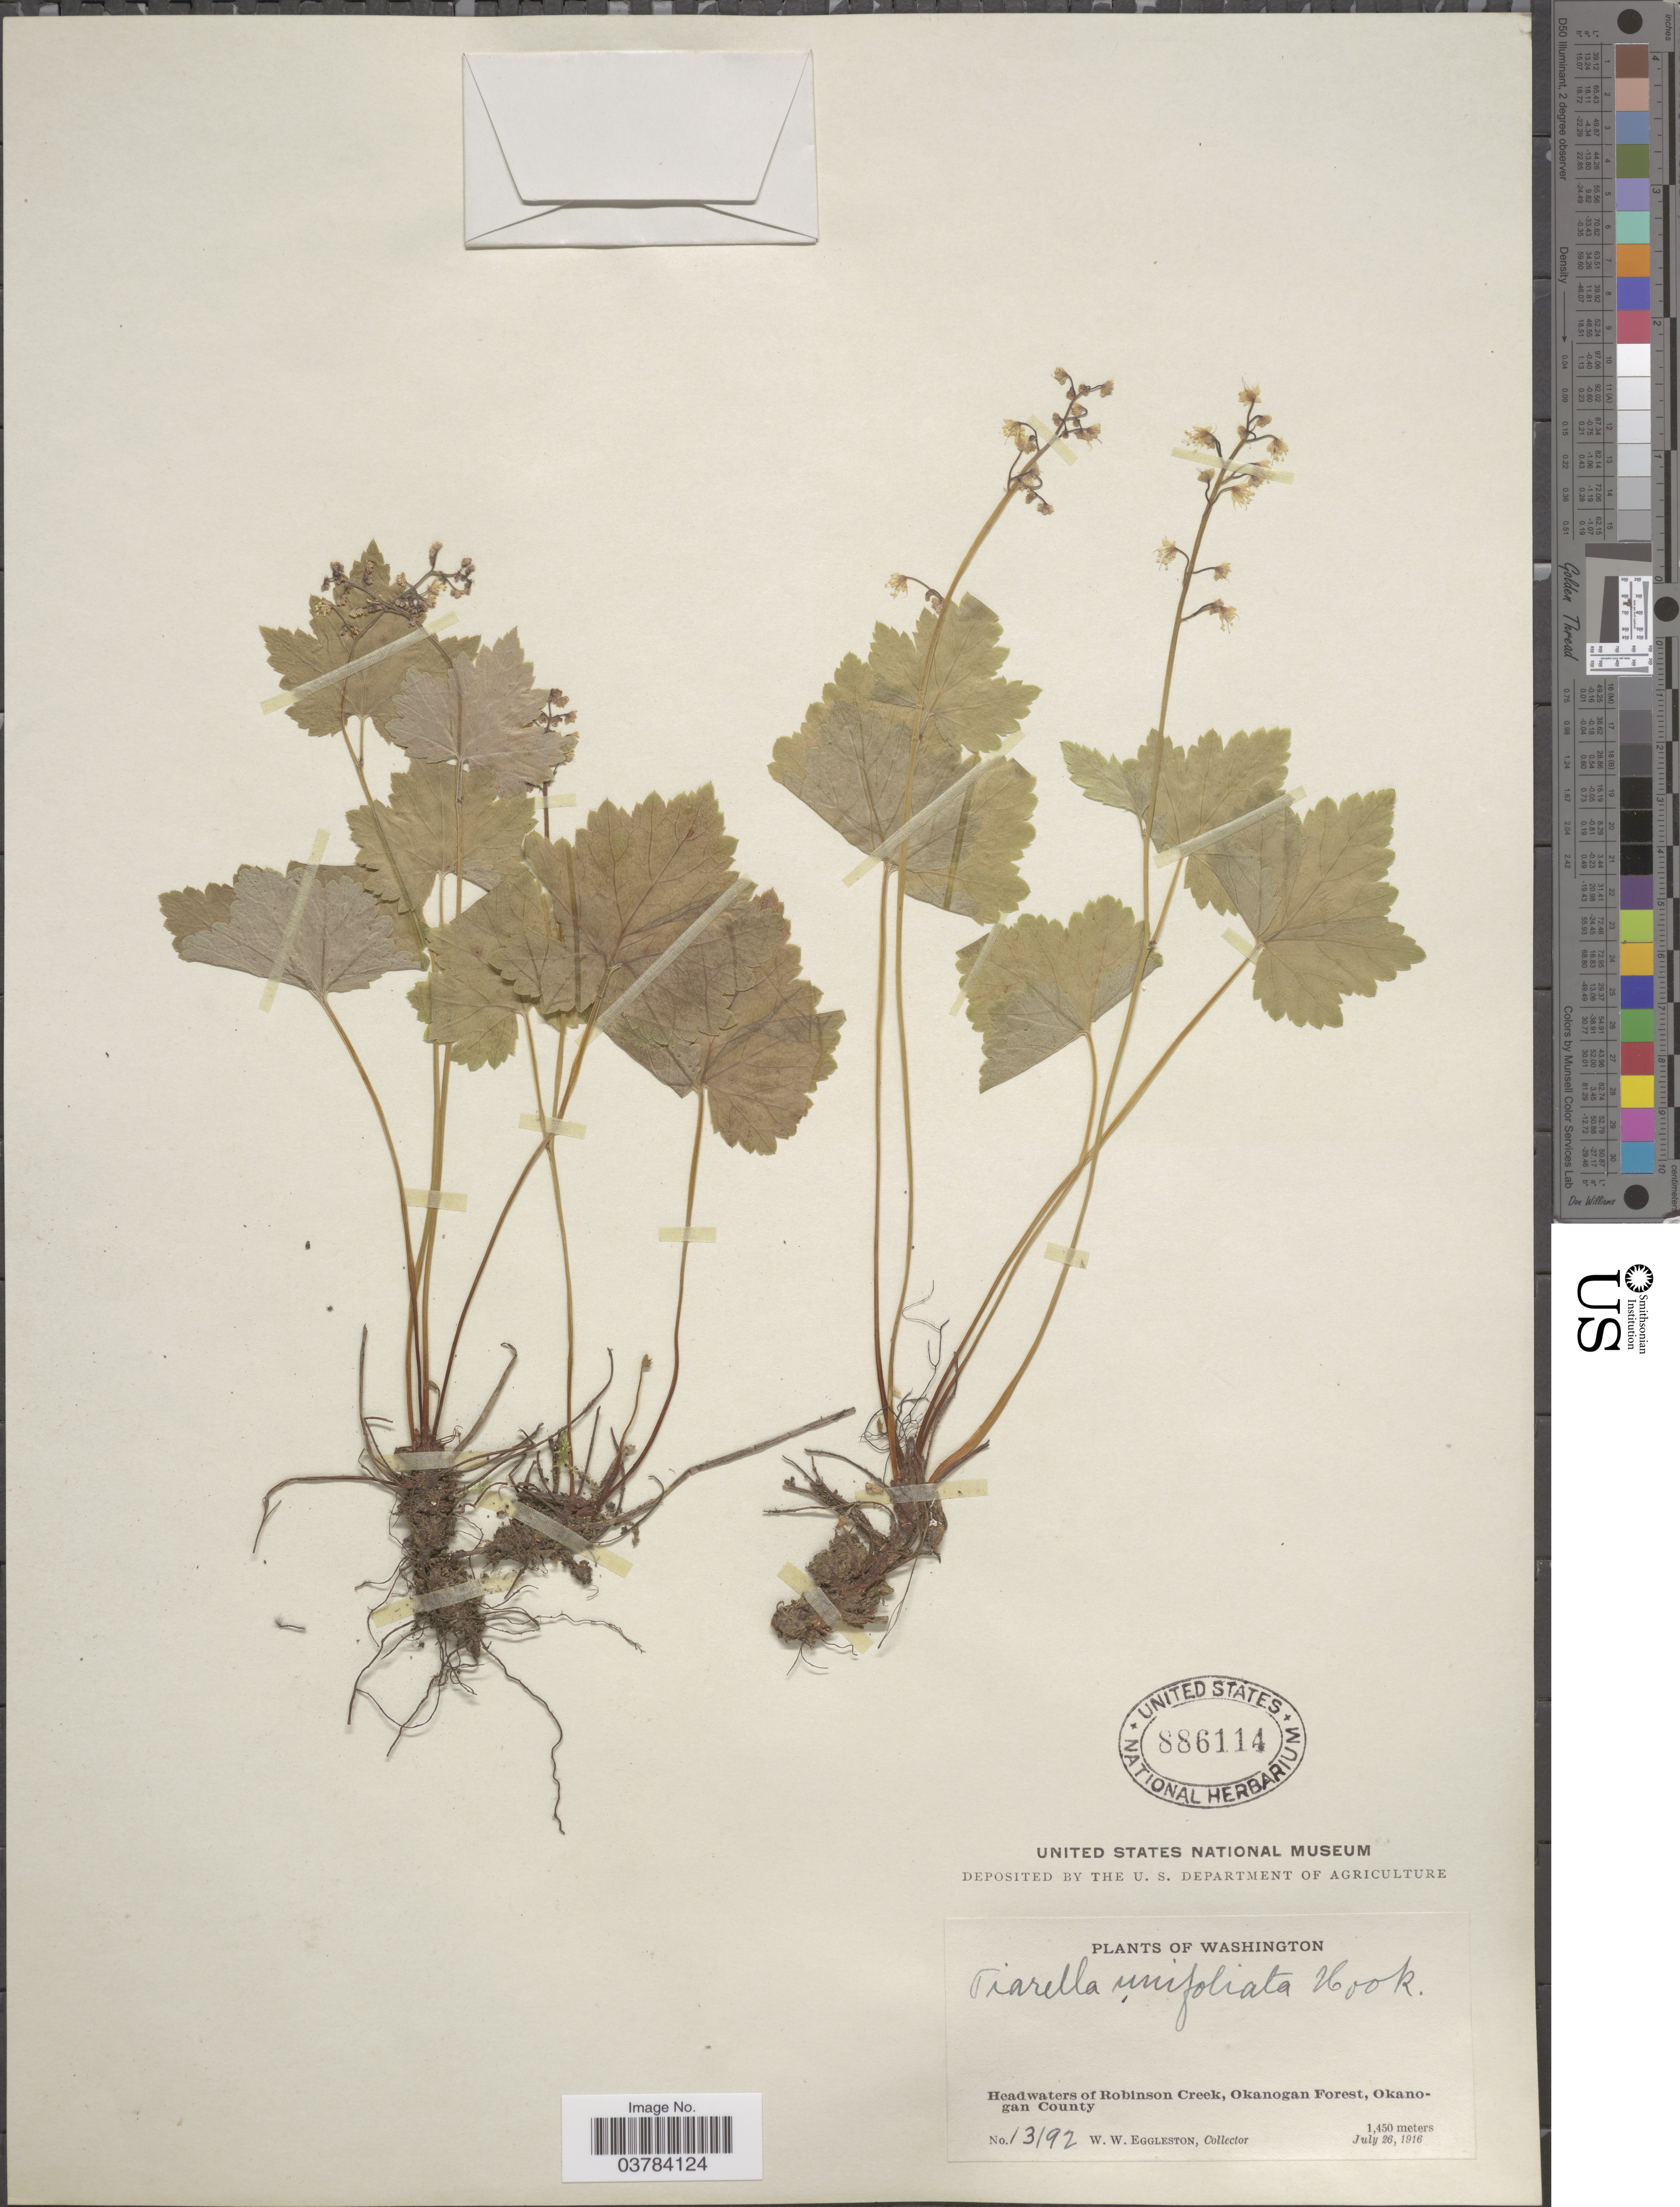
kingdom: Plantae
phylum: Tracheophyta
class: Magnoliopsida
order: Saxifragales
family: Saxifragaceae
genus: Tiarella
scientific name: Tiarella unifoliata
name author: Hook.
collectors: W. W. Eggleston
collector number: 13192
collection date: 1916-07-26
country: United States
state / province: Washington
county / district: Okanogan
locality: Headwaters of Robinson Creek, Okanogan Forest, Okanogan County.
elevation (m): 1450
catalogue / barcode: US 886114